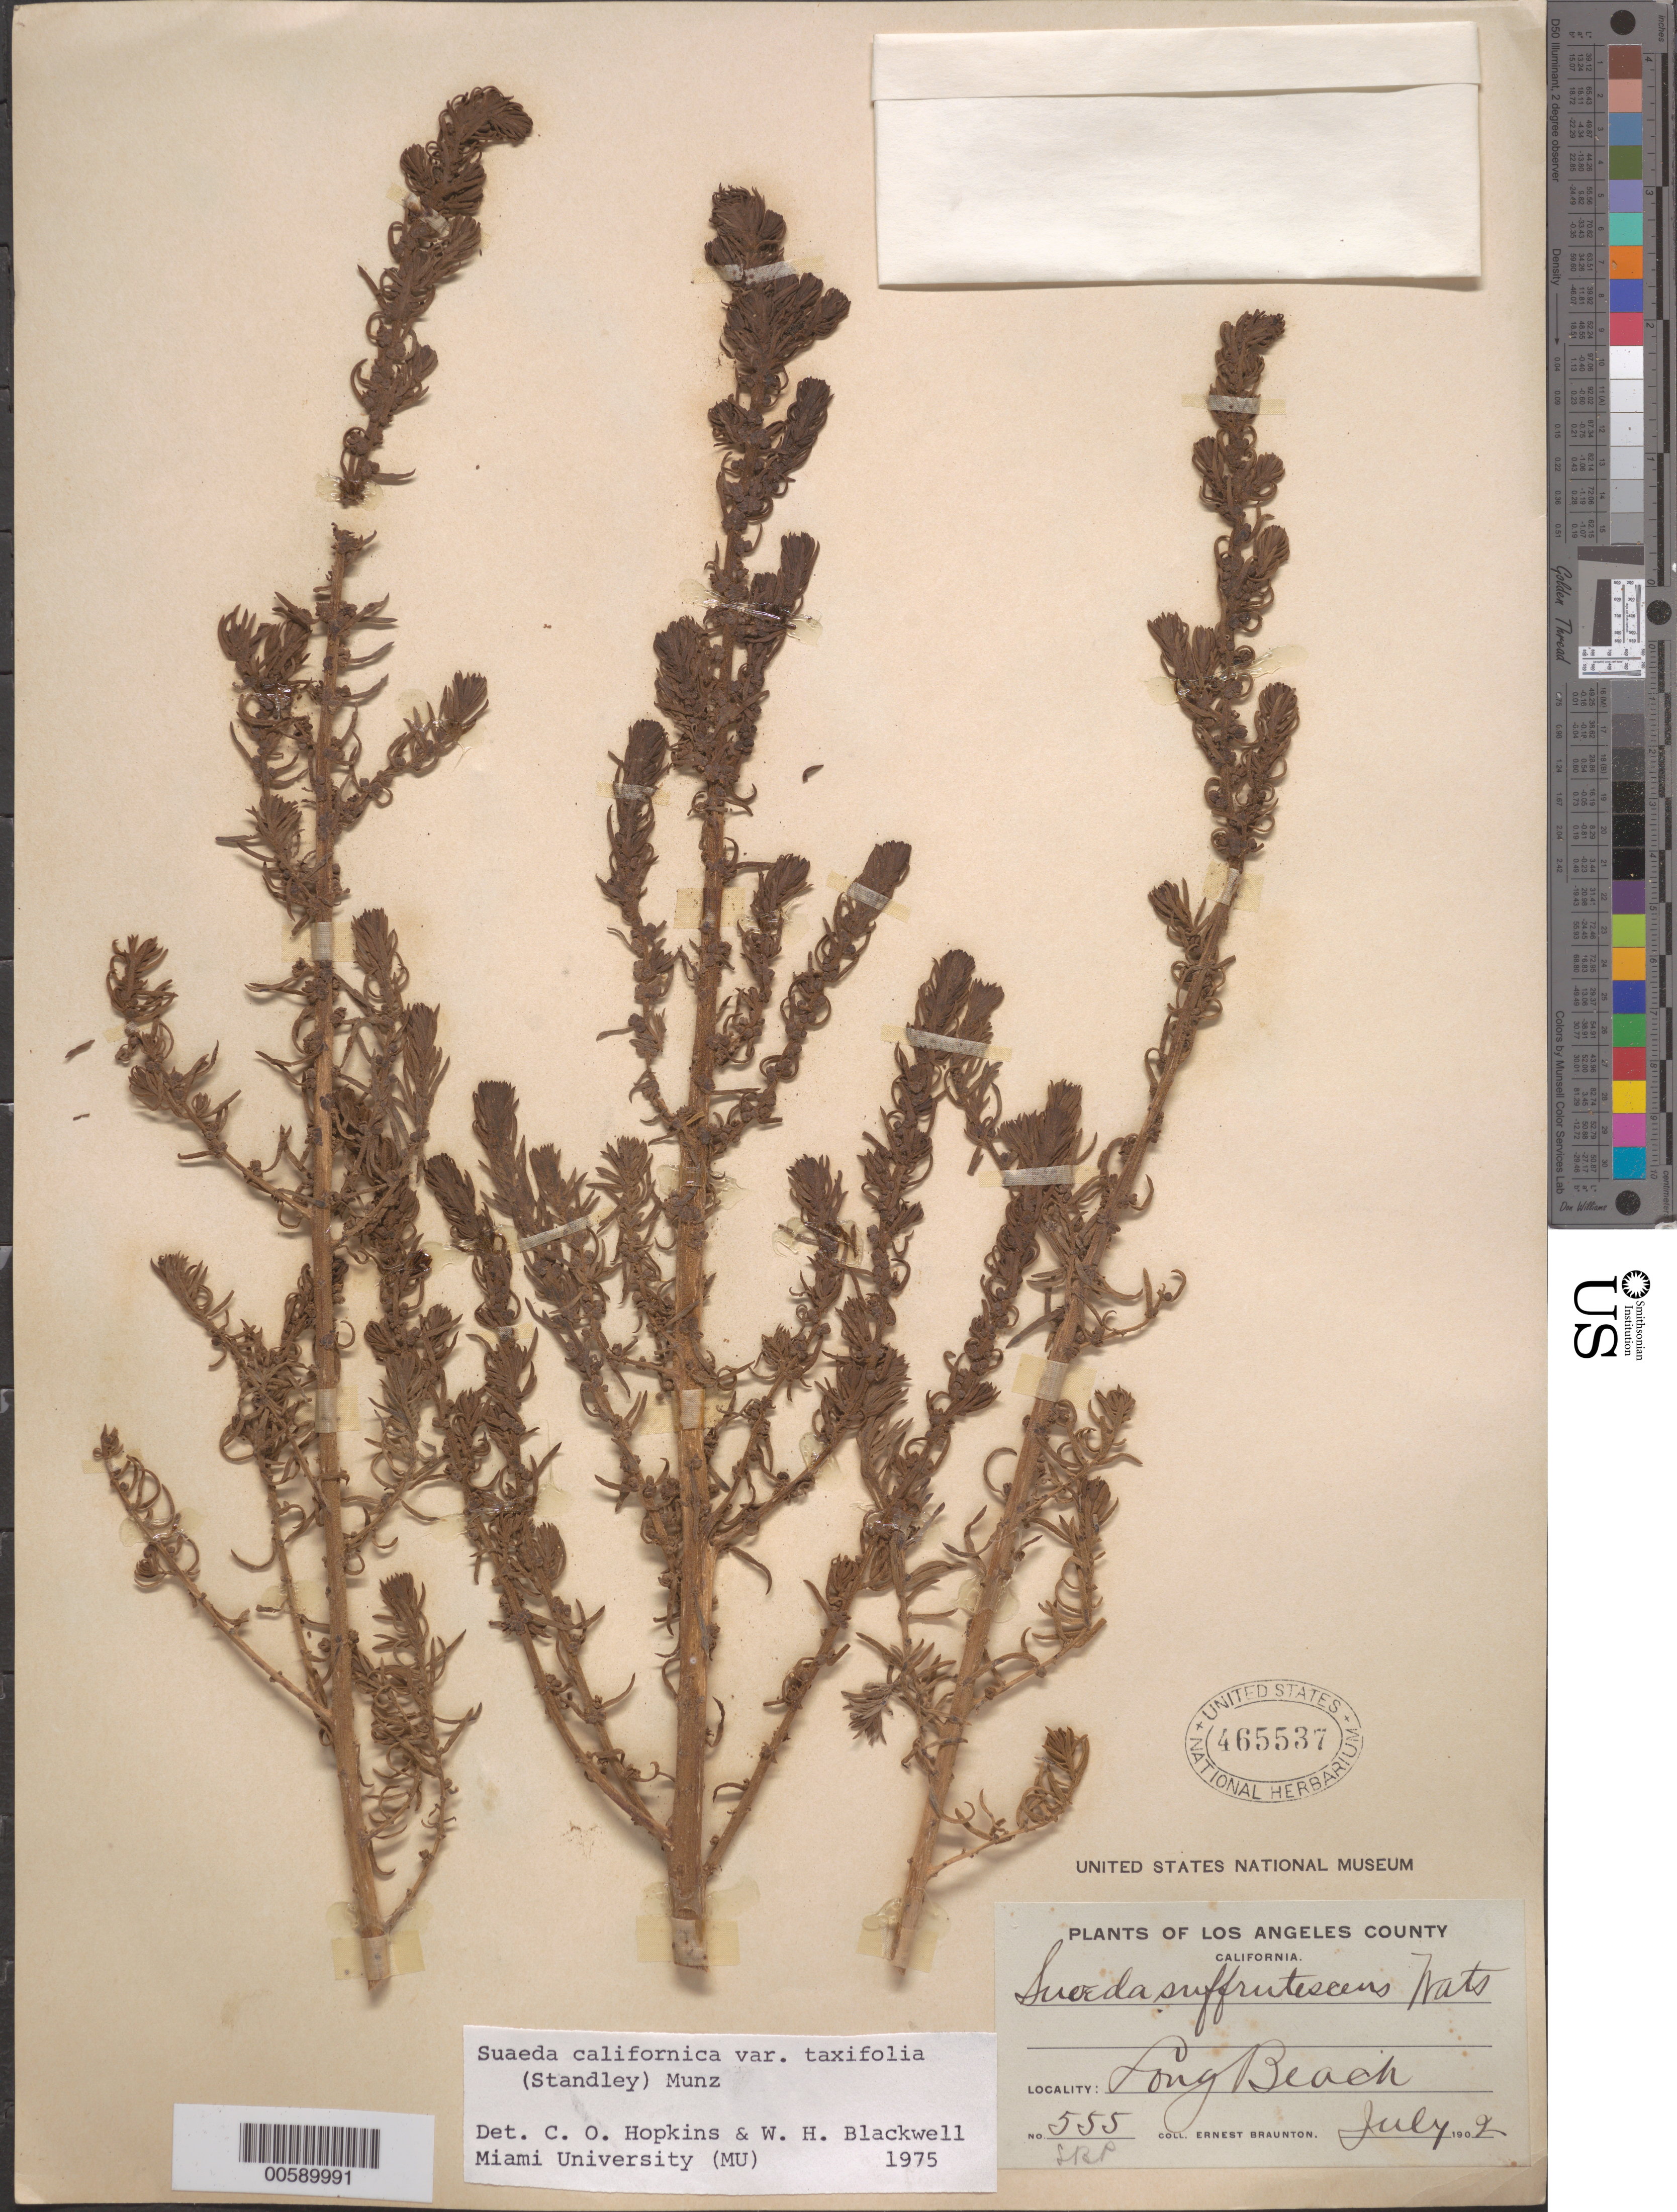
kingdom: Plantae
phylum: Tracheophyta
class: Magnoliopsida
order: Caryophyllales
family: Amaranthaceae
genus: Suaeda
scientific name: Suaeda californica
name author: S. Watson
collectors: E. Braunton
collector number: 555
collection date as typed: Jul 1902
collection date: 1902-07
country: United States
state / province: California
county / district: Los Angeles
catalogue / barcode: US 465537